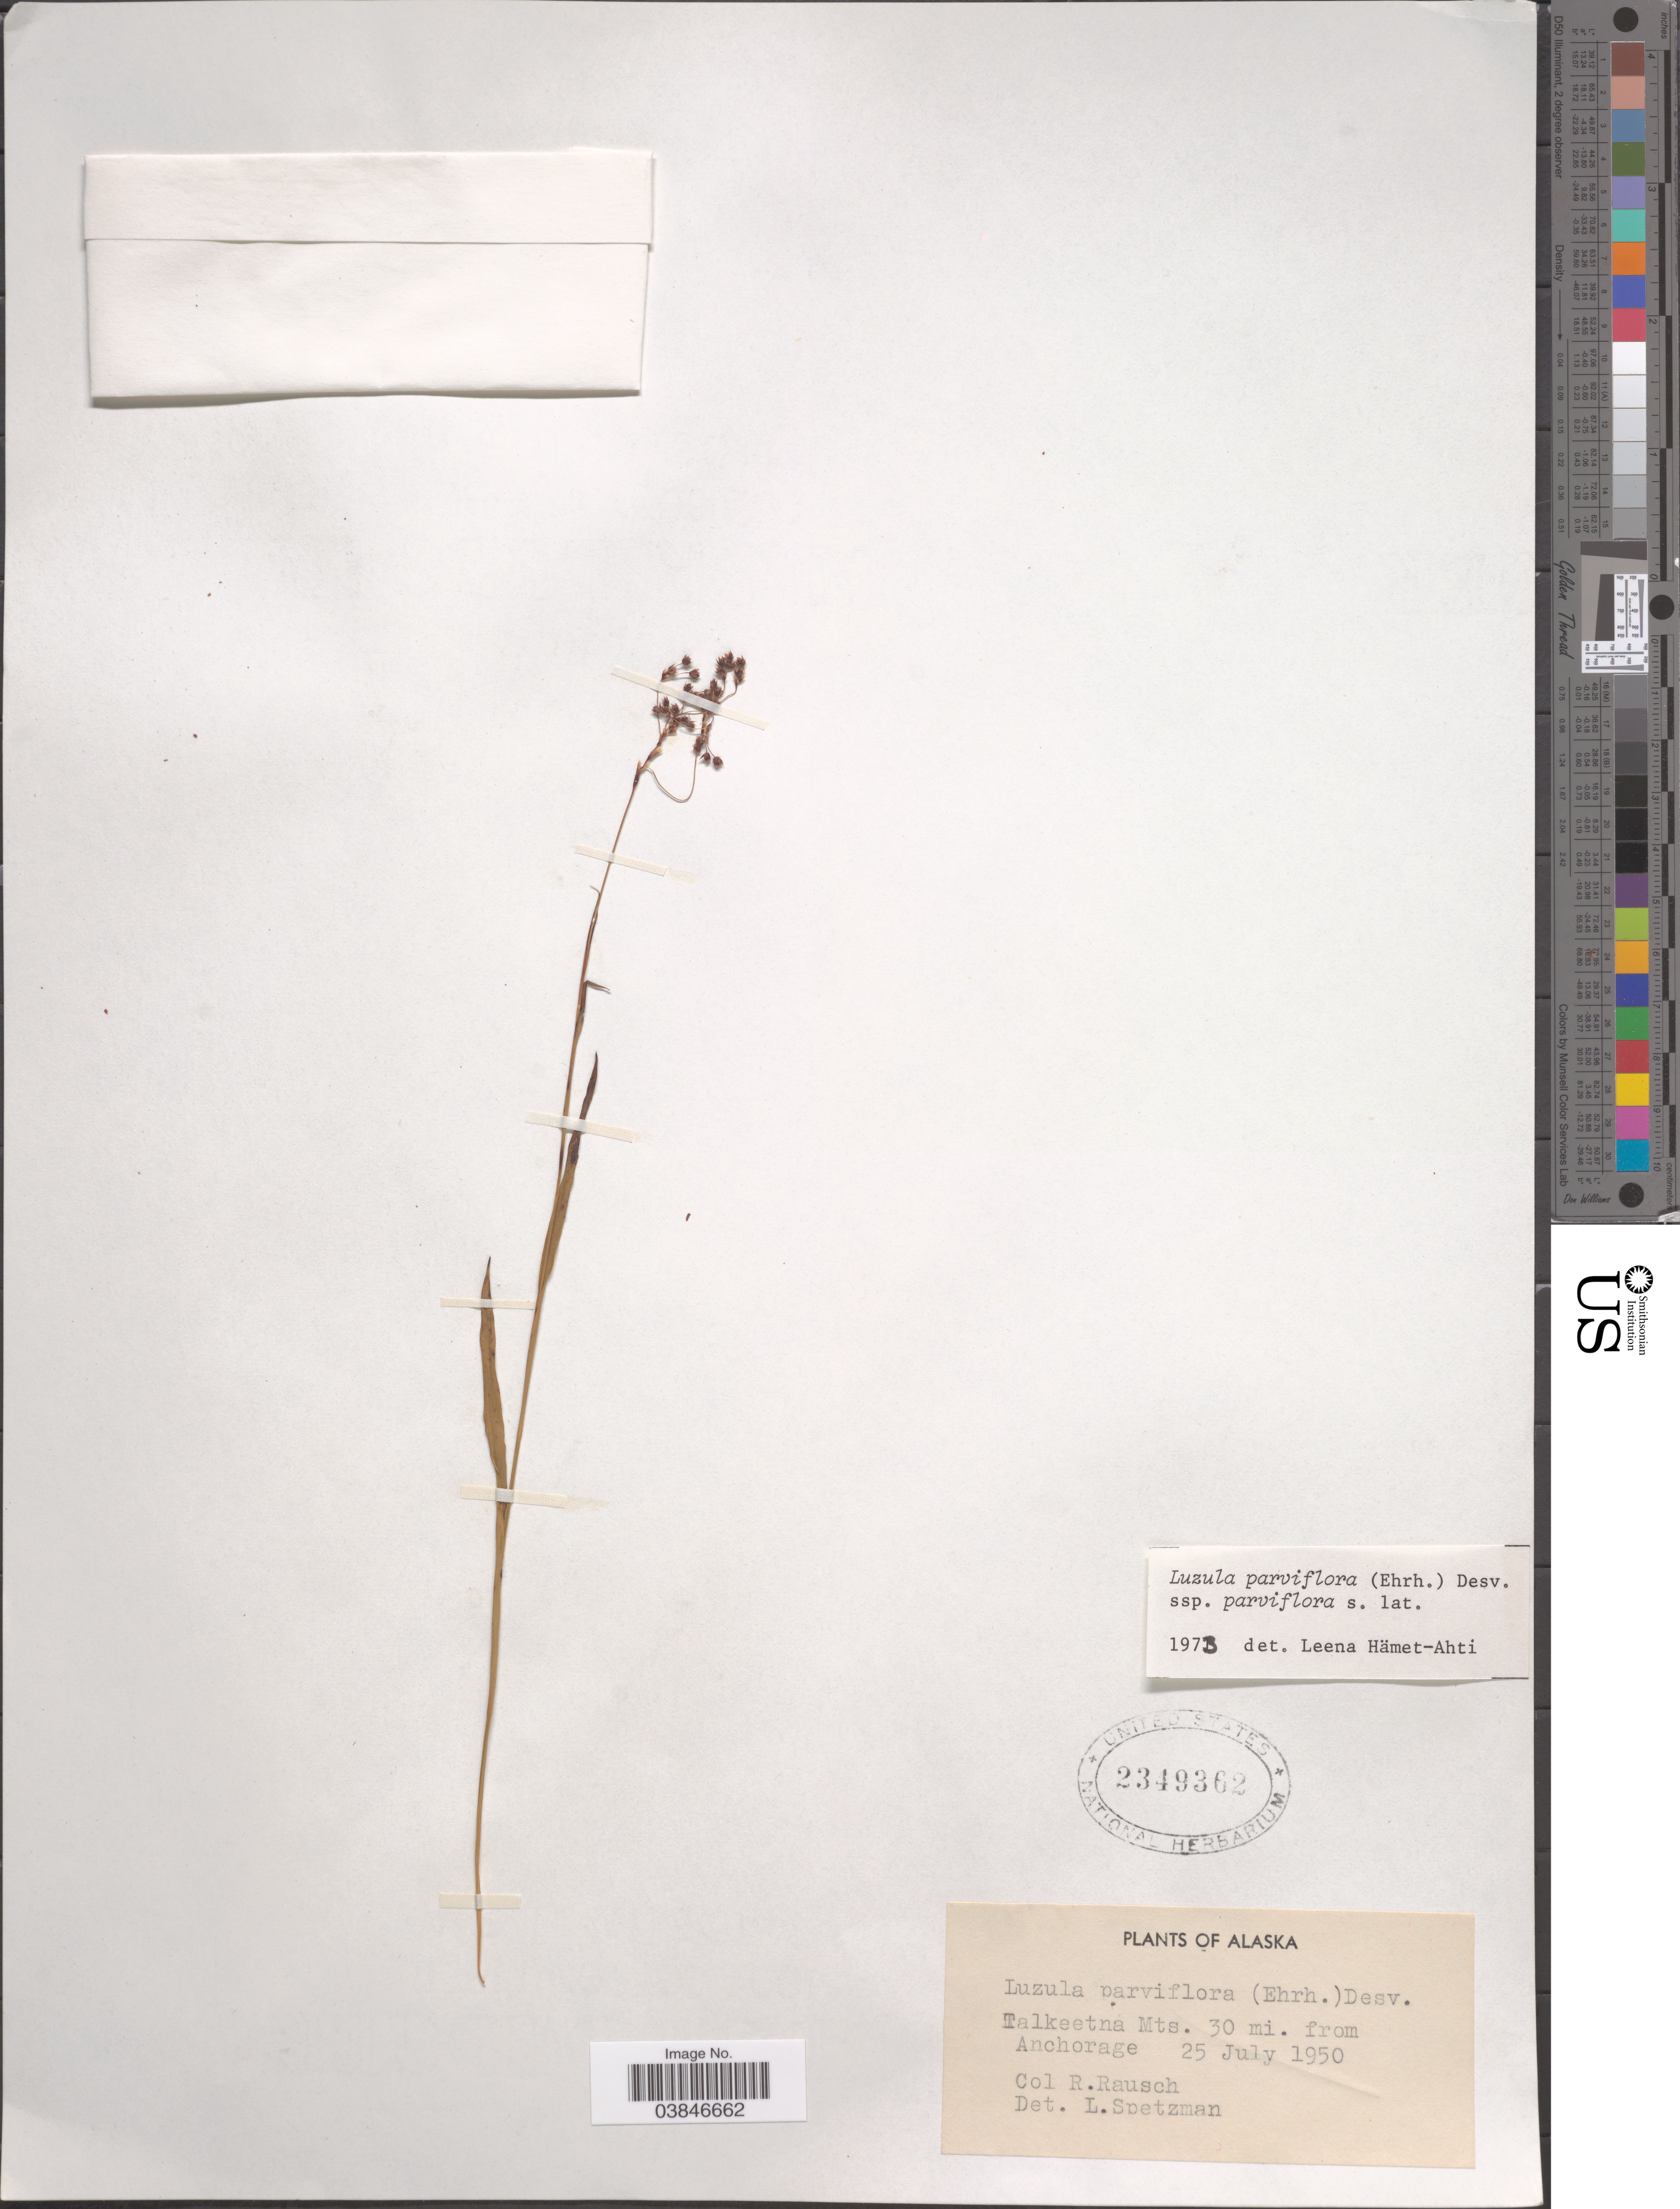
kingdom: Plantae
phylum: Tracheophyta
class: Liliopsida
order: Poales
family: Juncaceae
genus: Luzula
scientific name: Luzula parviflora subsp. parviflora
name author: (Ehrh.) Desv.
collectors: R. Rausch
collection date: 1950-07-25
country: United States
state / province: Alaska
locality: Talkeetna Mts. 30 mi. from Anchorage.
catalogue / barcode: US 2349362